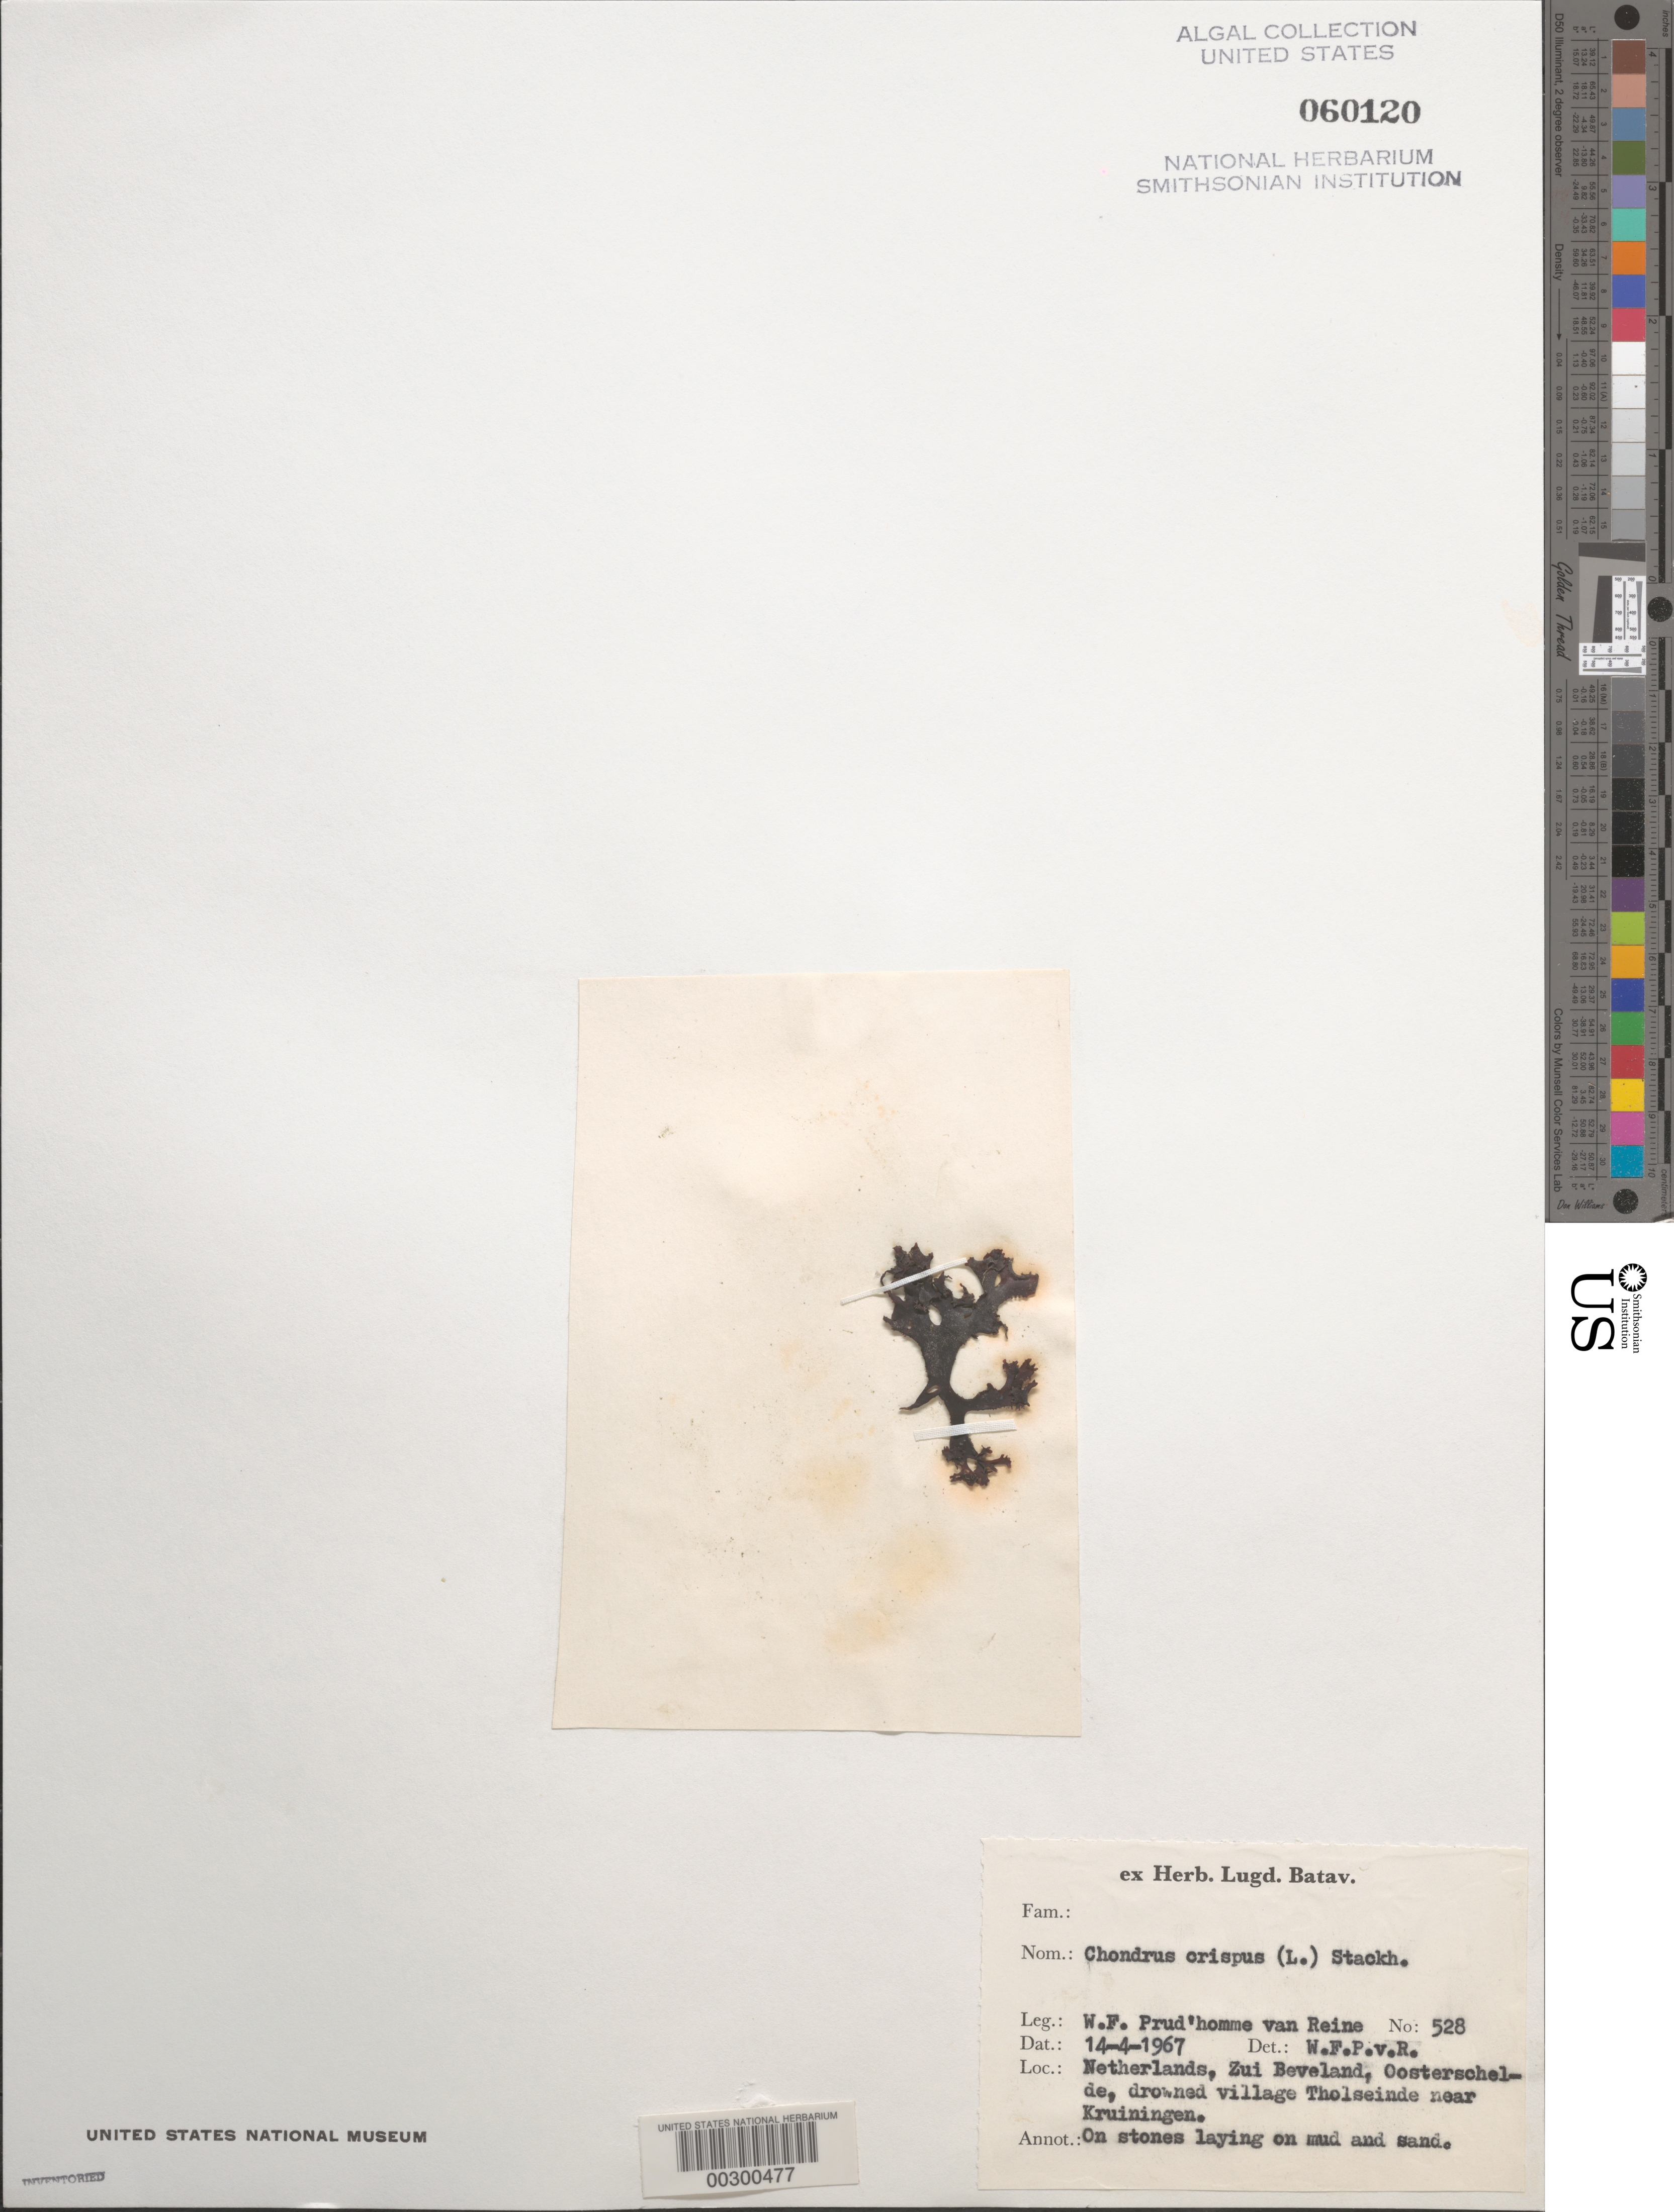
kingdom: Plantae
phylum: Rhodophyta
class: Florideophyceae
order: Gigartinales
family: Gigartinaceae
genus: Chondrus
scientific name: Chondrus crispus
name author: Stackh.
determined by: Prud'homme van Reine, W. F.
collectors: W. Prud'homme van Reine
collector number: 528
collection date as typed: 14 Apr 1967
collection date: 1967-04-14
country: Netherlands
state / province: Zeeland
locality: Tholseinde near kruiningen, oosterschelde, zuid-beveland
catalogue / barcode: US 60120